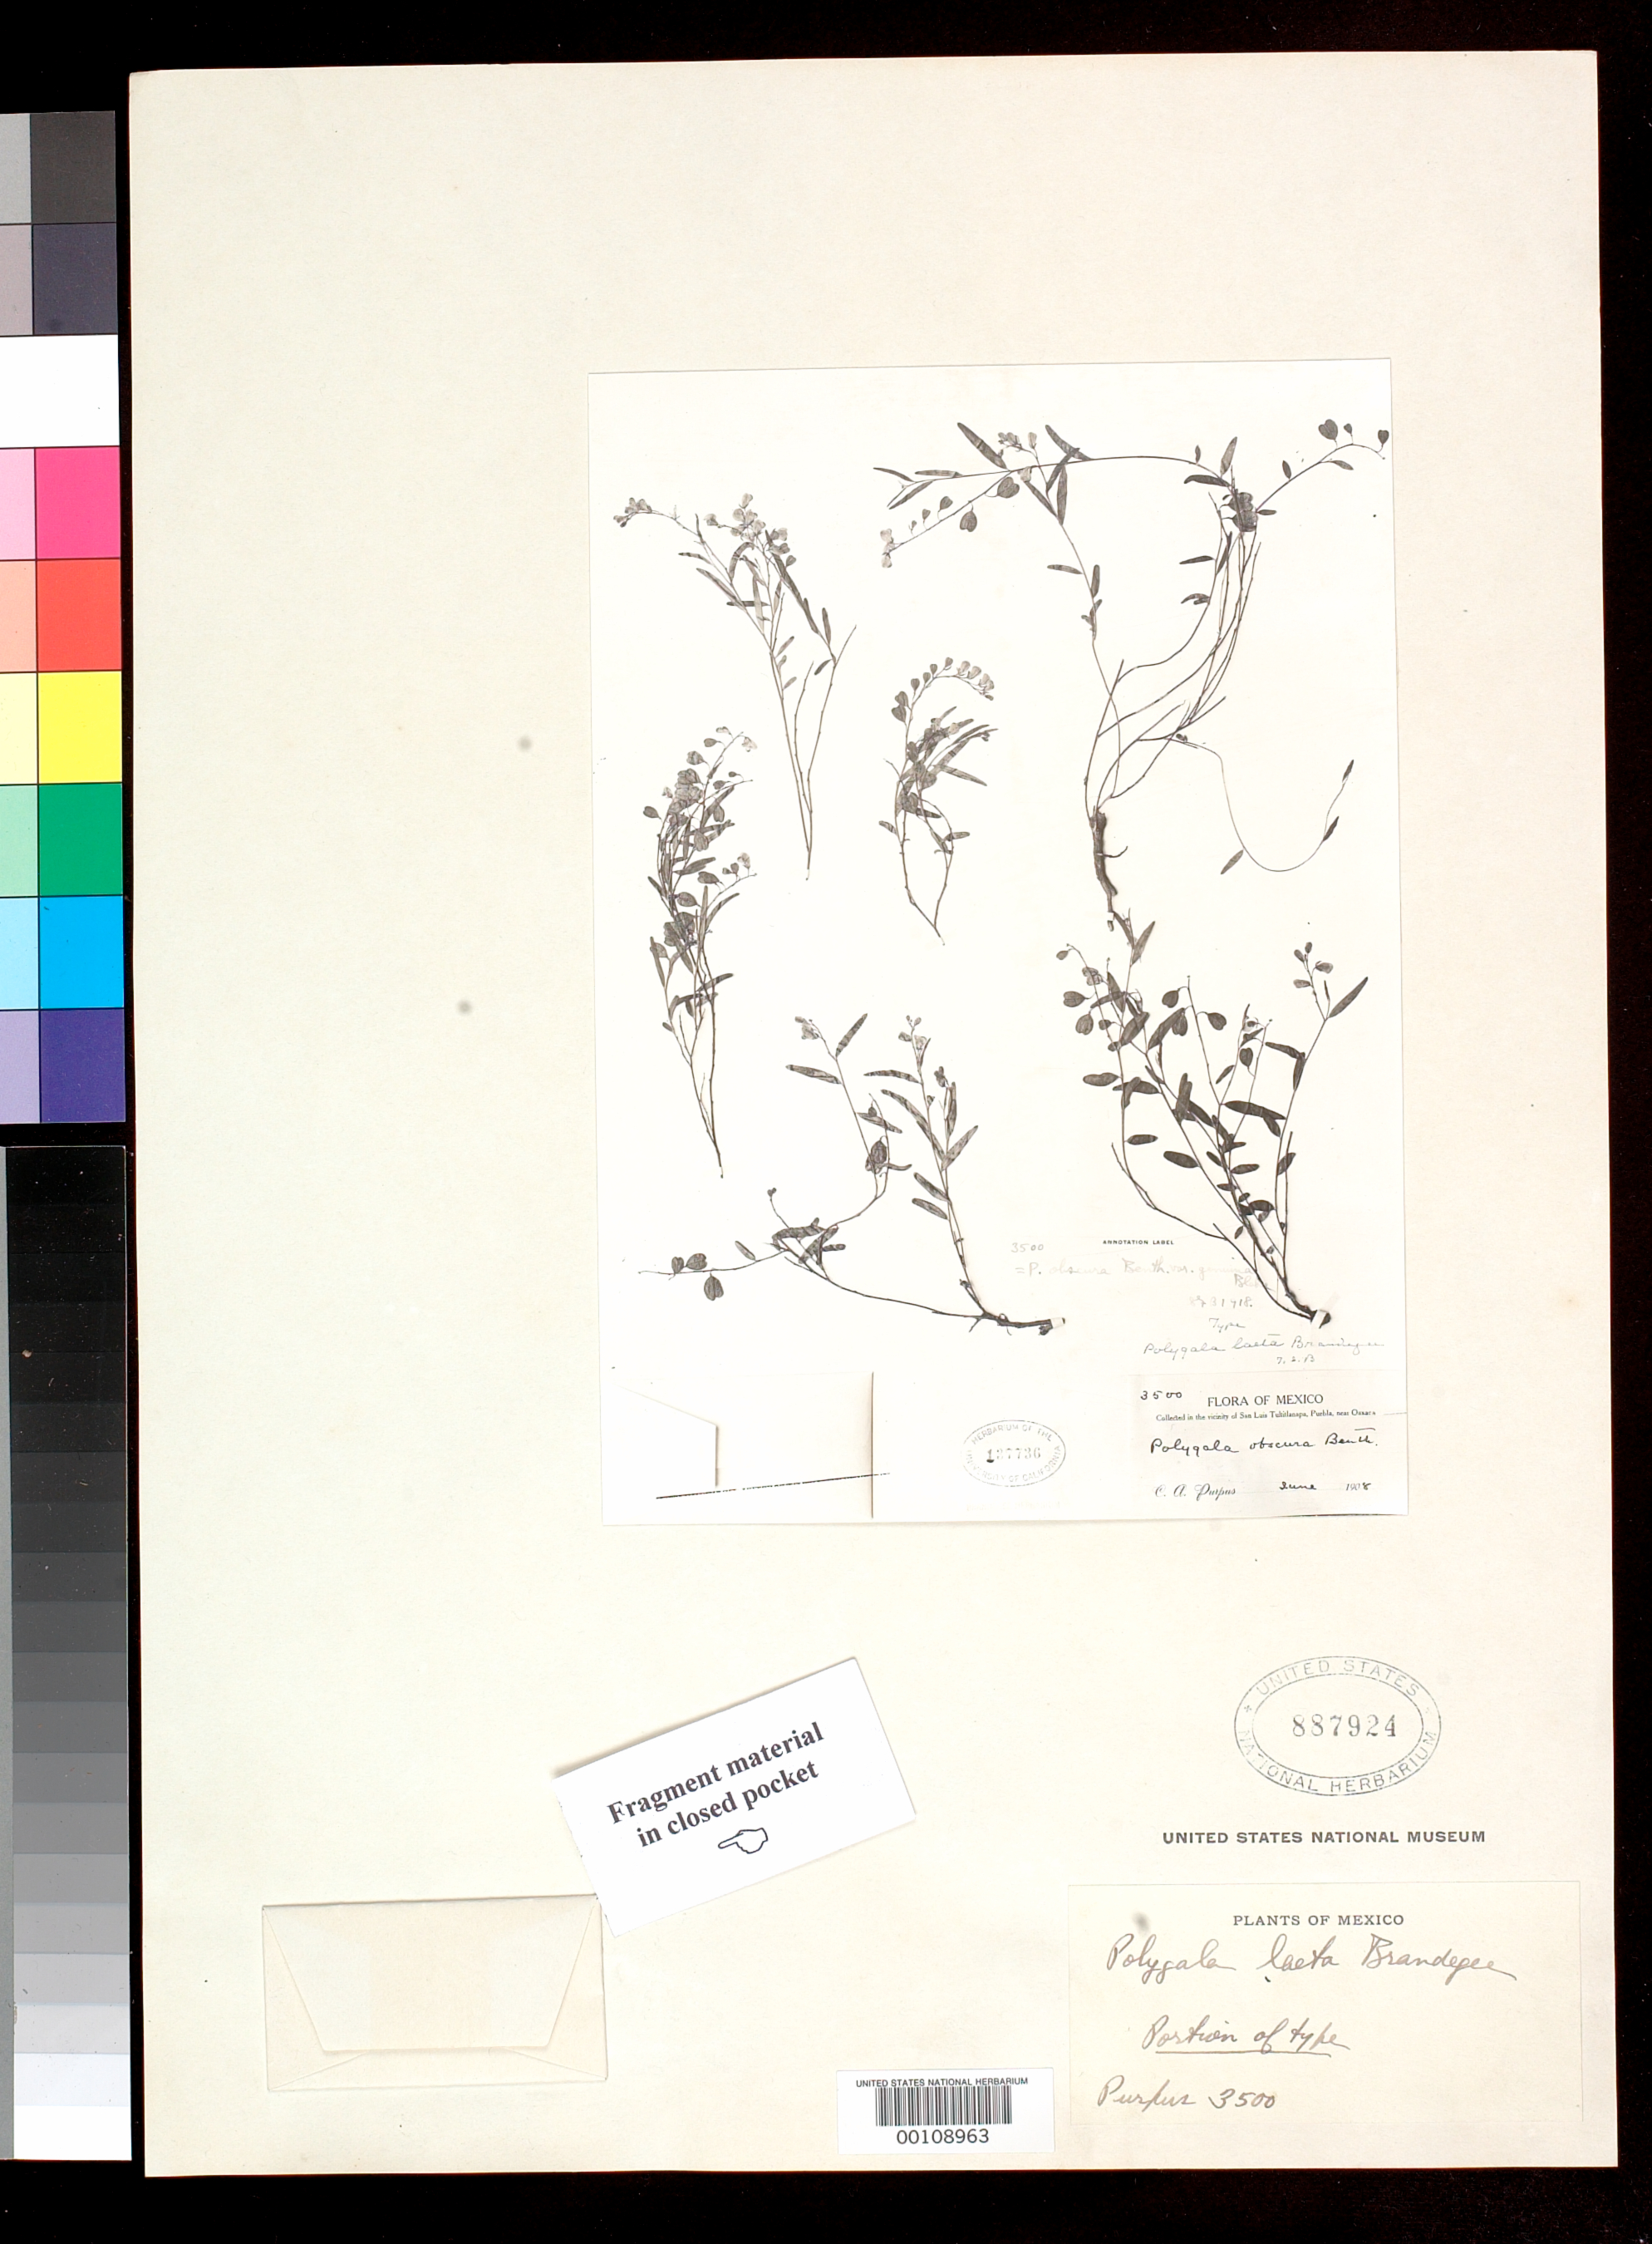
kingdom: Plantae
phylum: Tracheophyta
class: Magnoliopsida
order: Fabales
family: Polygalaceae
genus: Polygala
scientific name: Polygala laeta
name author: Brandegee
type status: Isotype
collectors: C. A. Purpus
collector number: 3500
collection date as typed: Jun 1908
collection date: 1908-06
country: Mexico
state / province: Puebla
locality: San Luis Tultitlanapa.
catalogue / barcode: US 887924